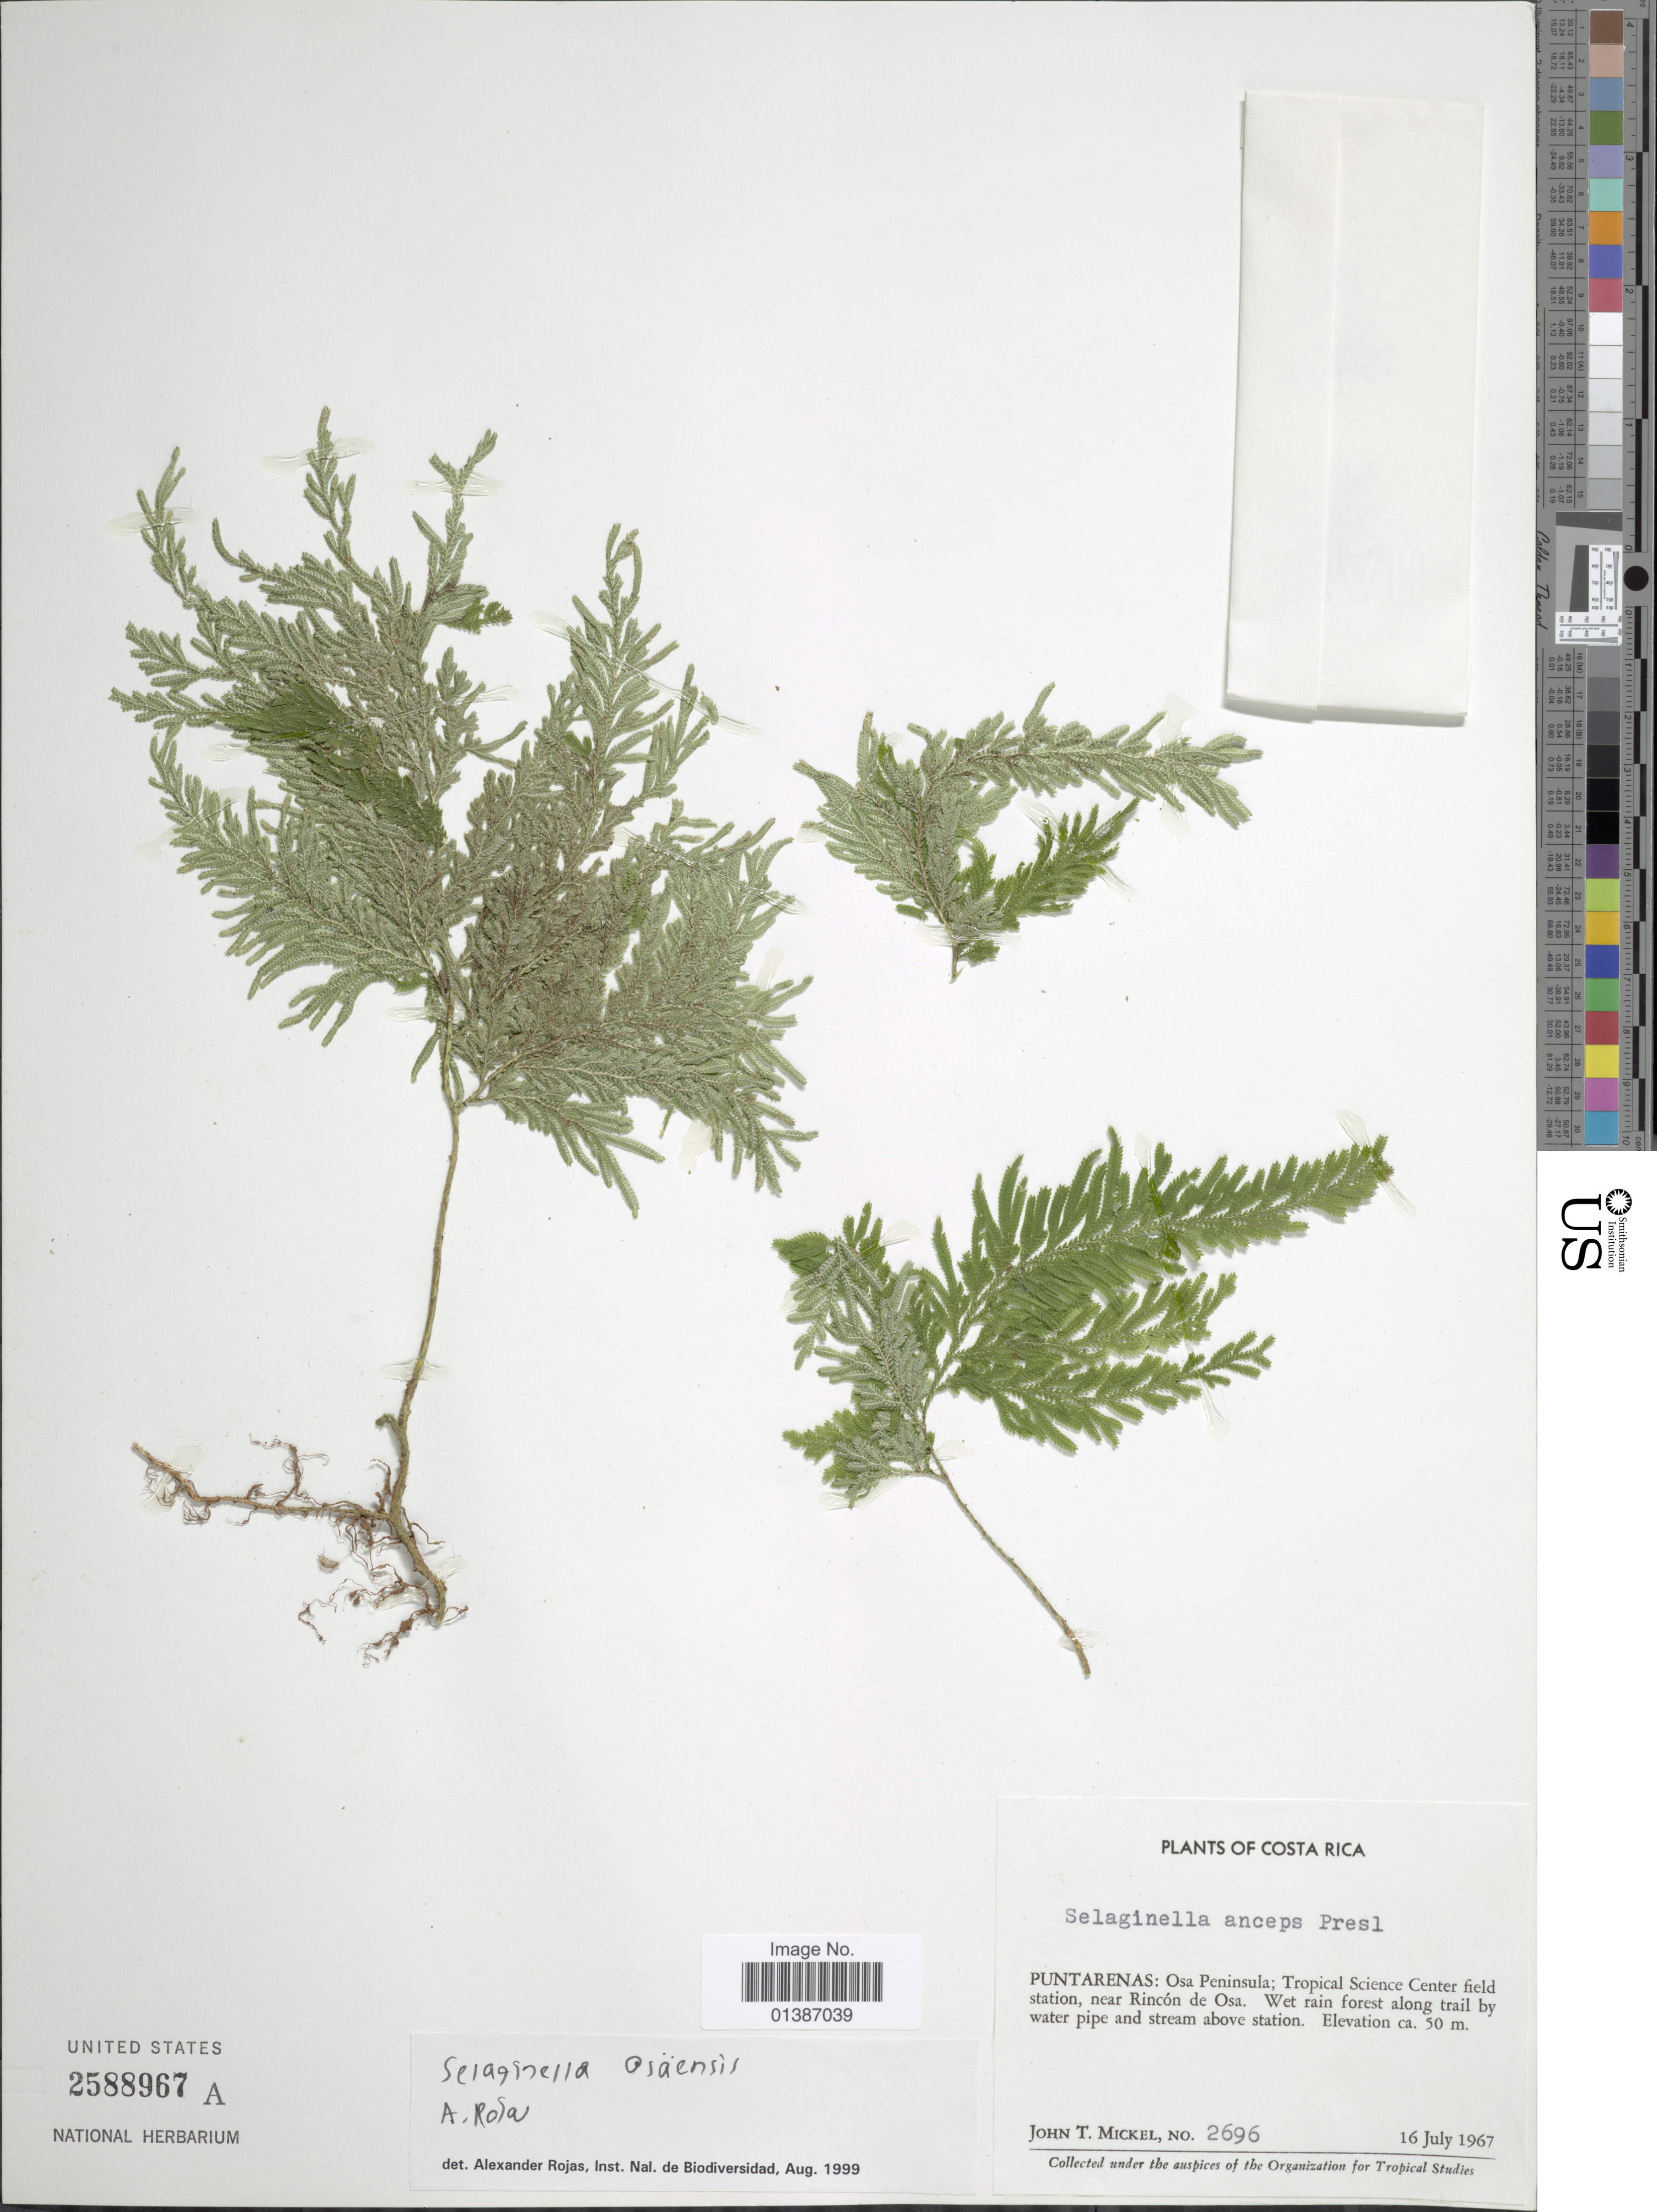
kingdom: Plantae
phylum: Tracheophyta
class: Lycopodiopsida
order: Selaginellales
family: Selaginellaceae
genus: Selaginella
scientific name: Selaginella anceps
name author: (C. Presl)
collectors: J. T. Mickel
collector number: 2696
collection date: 1967-07-16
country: Costa Rica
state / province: Puntarenas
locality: Osa Peninsula; Tropical Science Center field station, near Rincón de Osa.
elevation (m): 50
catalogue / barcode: US 2588967A